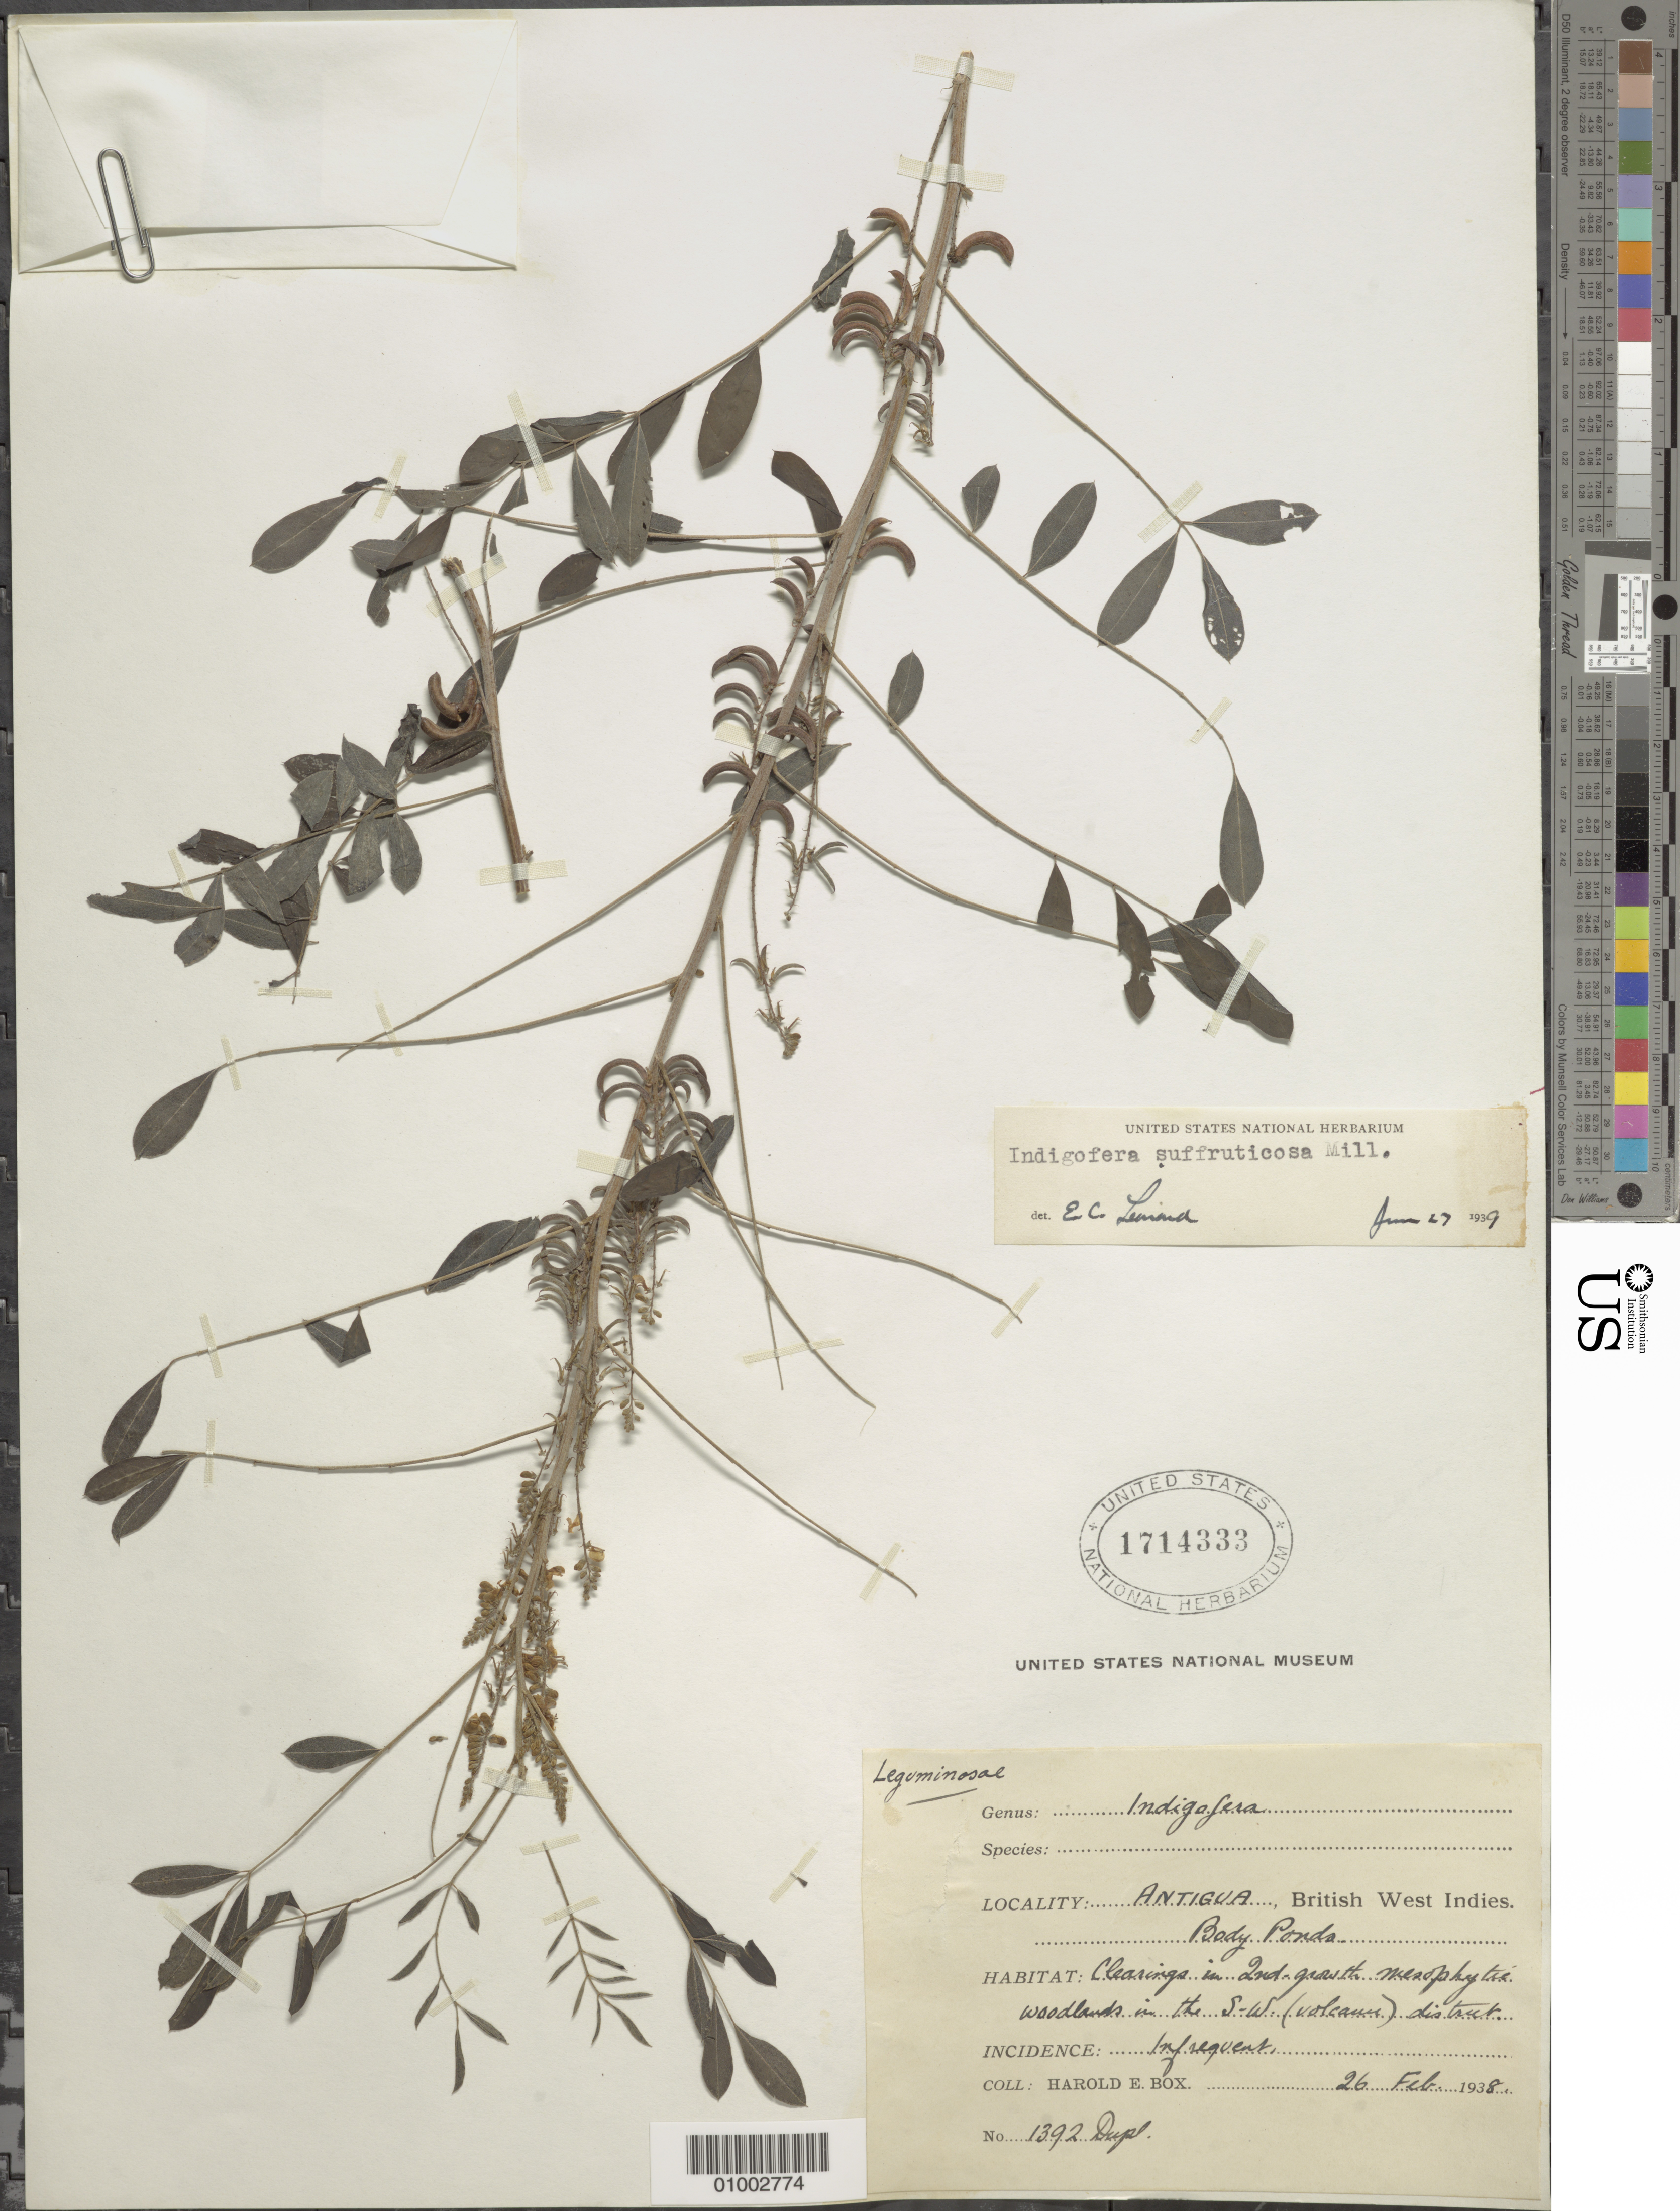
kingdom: Plantae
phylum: Tracheophyta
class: Magnoliopsida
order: Fabales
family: Fabaceae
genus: Indigofera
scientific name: Indigofera suffruticosa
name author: Mill.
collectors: H. E. Box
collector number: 1392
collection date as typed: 26 Feb 1938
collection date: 1938-02-26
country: Antigua and Barbuda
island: Antigua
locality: Body Ponda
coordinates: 0 N, 0 E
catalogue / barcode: US 1714333